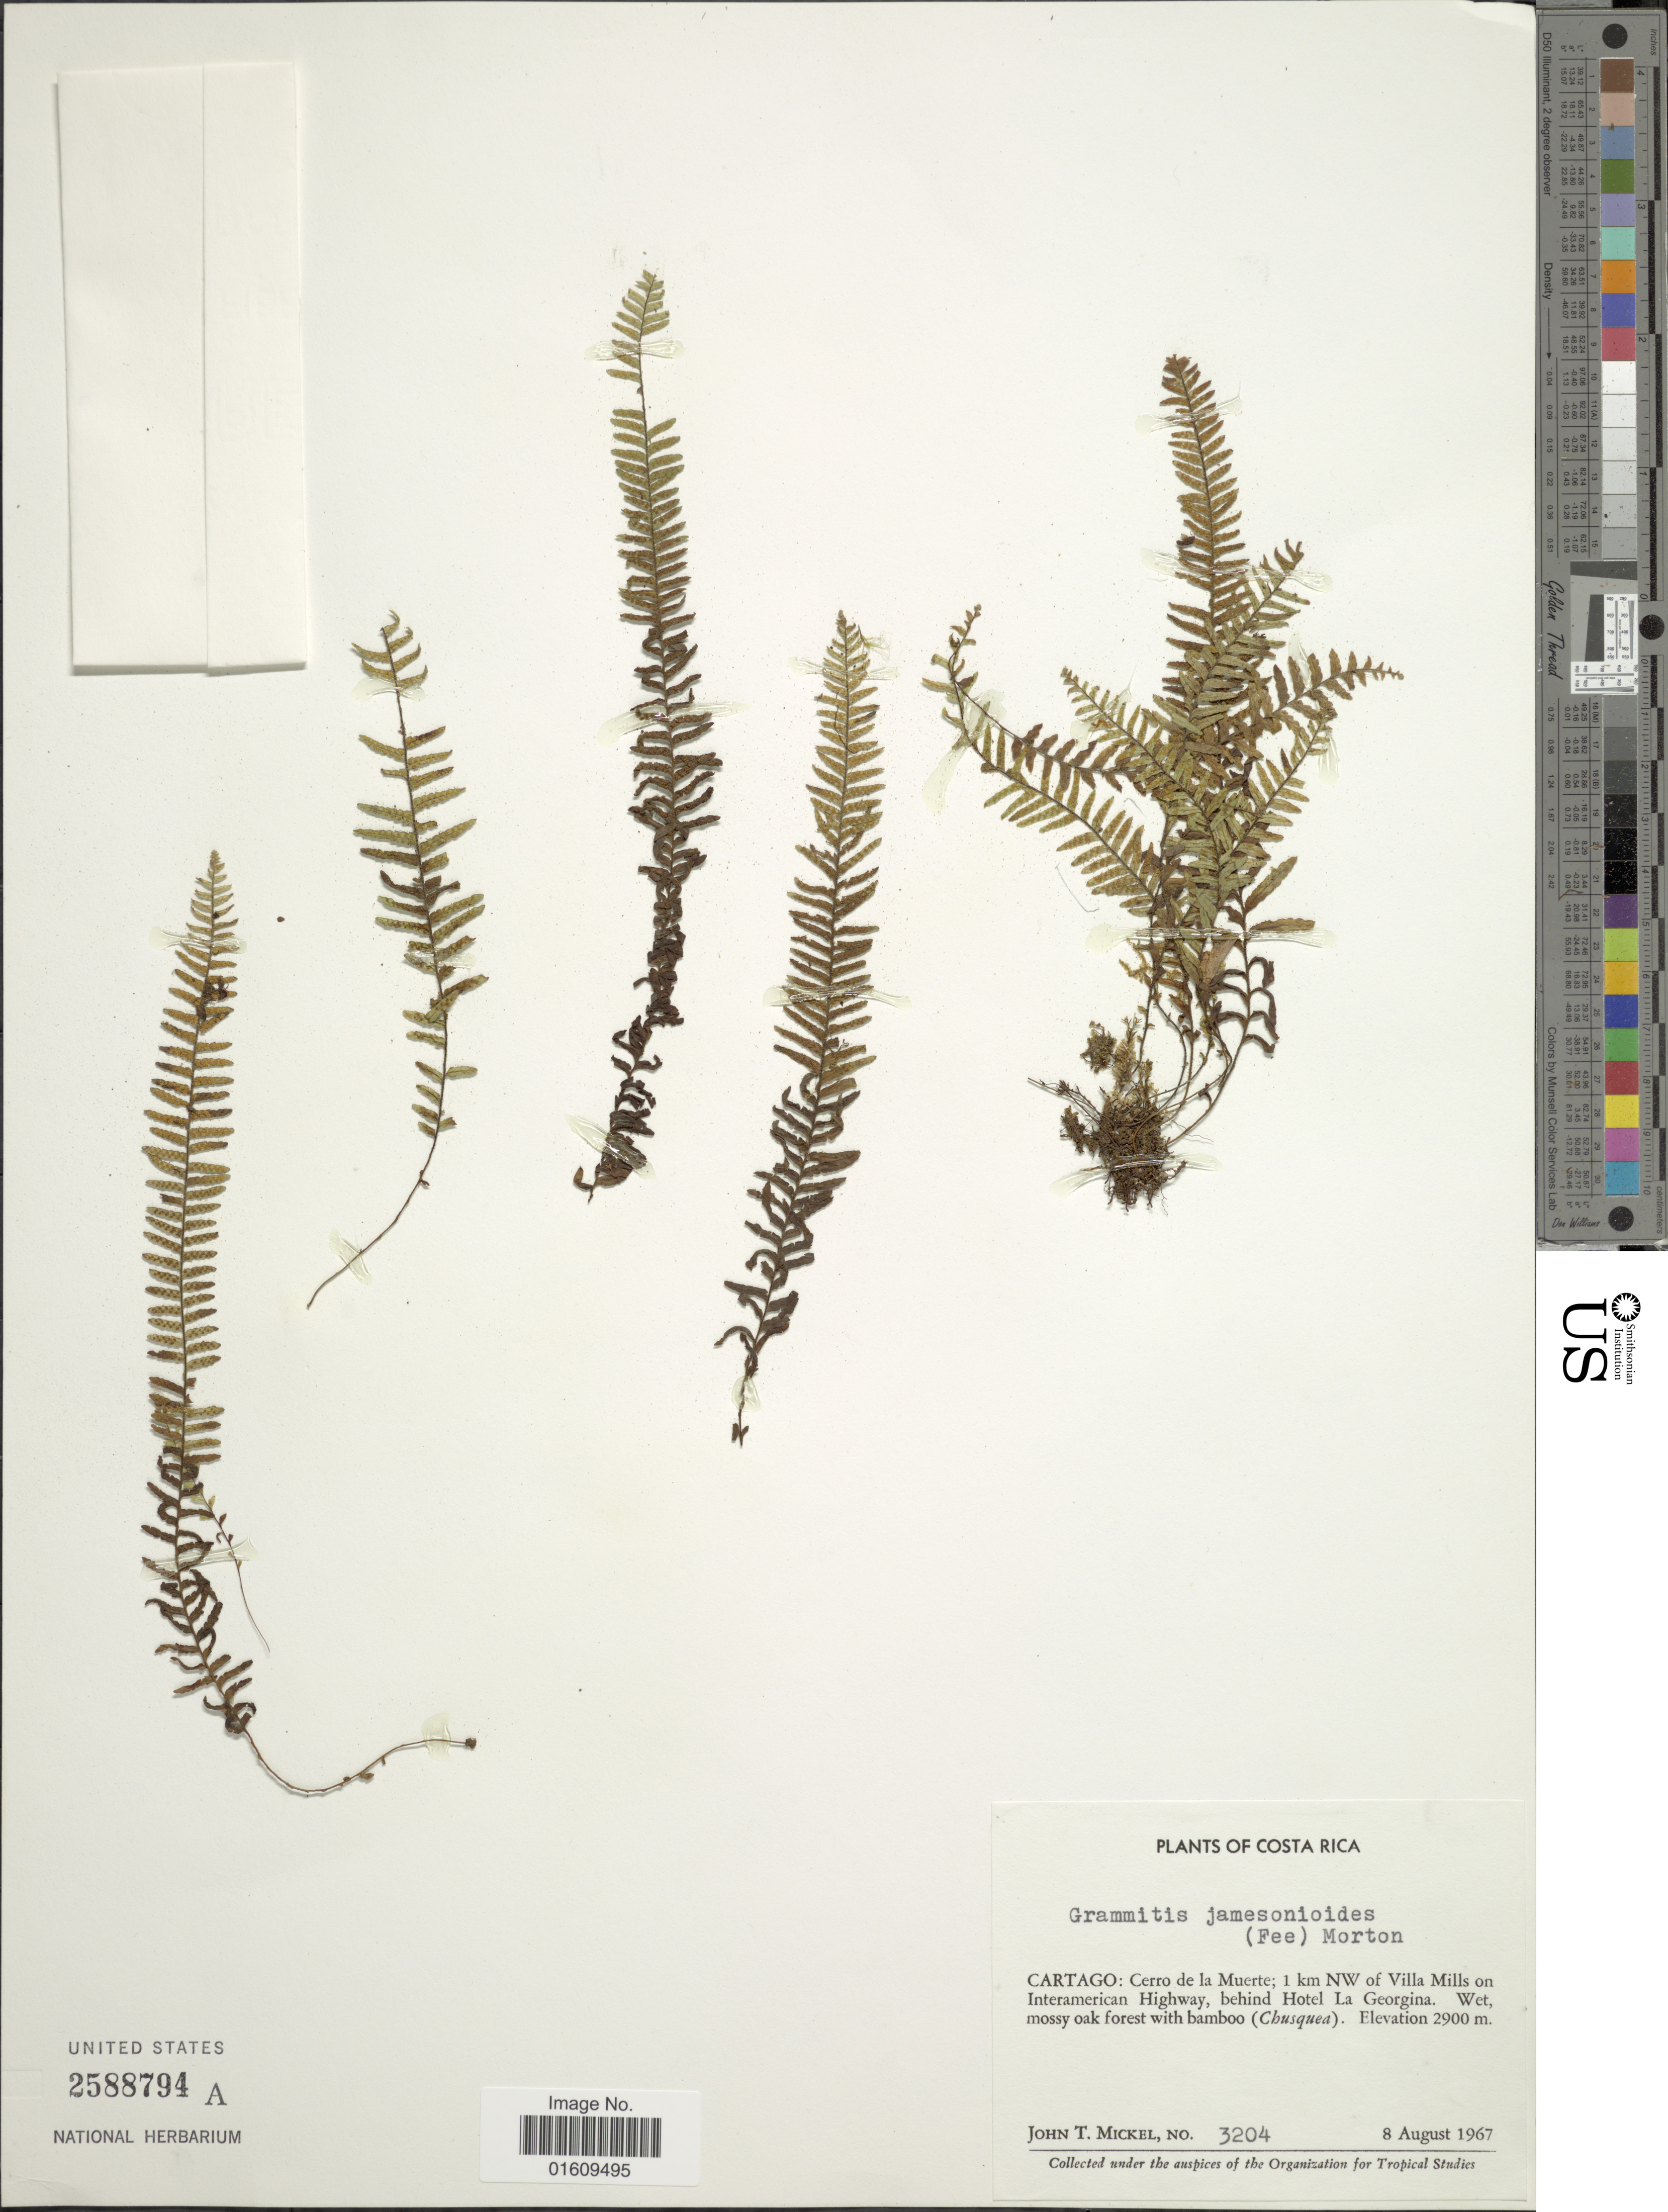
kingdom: Plantae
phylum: Tracheophyta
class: Polypodiopsida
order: Polypodiales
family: Polypodiaceae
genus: Galactodenia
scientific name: Galactodenia subscabra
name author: (Klotzsch) Sundue & Labiak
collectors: J. T. Mickel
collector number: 3204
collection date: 1967-08-08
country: Costa Rica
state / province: Cartago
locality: Cerro de la Muerte; 1 km NW of Villa Mills on Interamerican Highway, behind Hotel La Georgia.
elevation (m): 2900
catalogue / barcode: US 2588794A